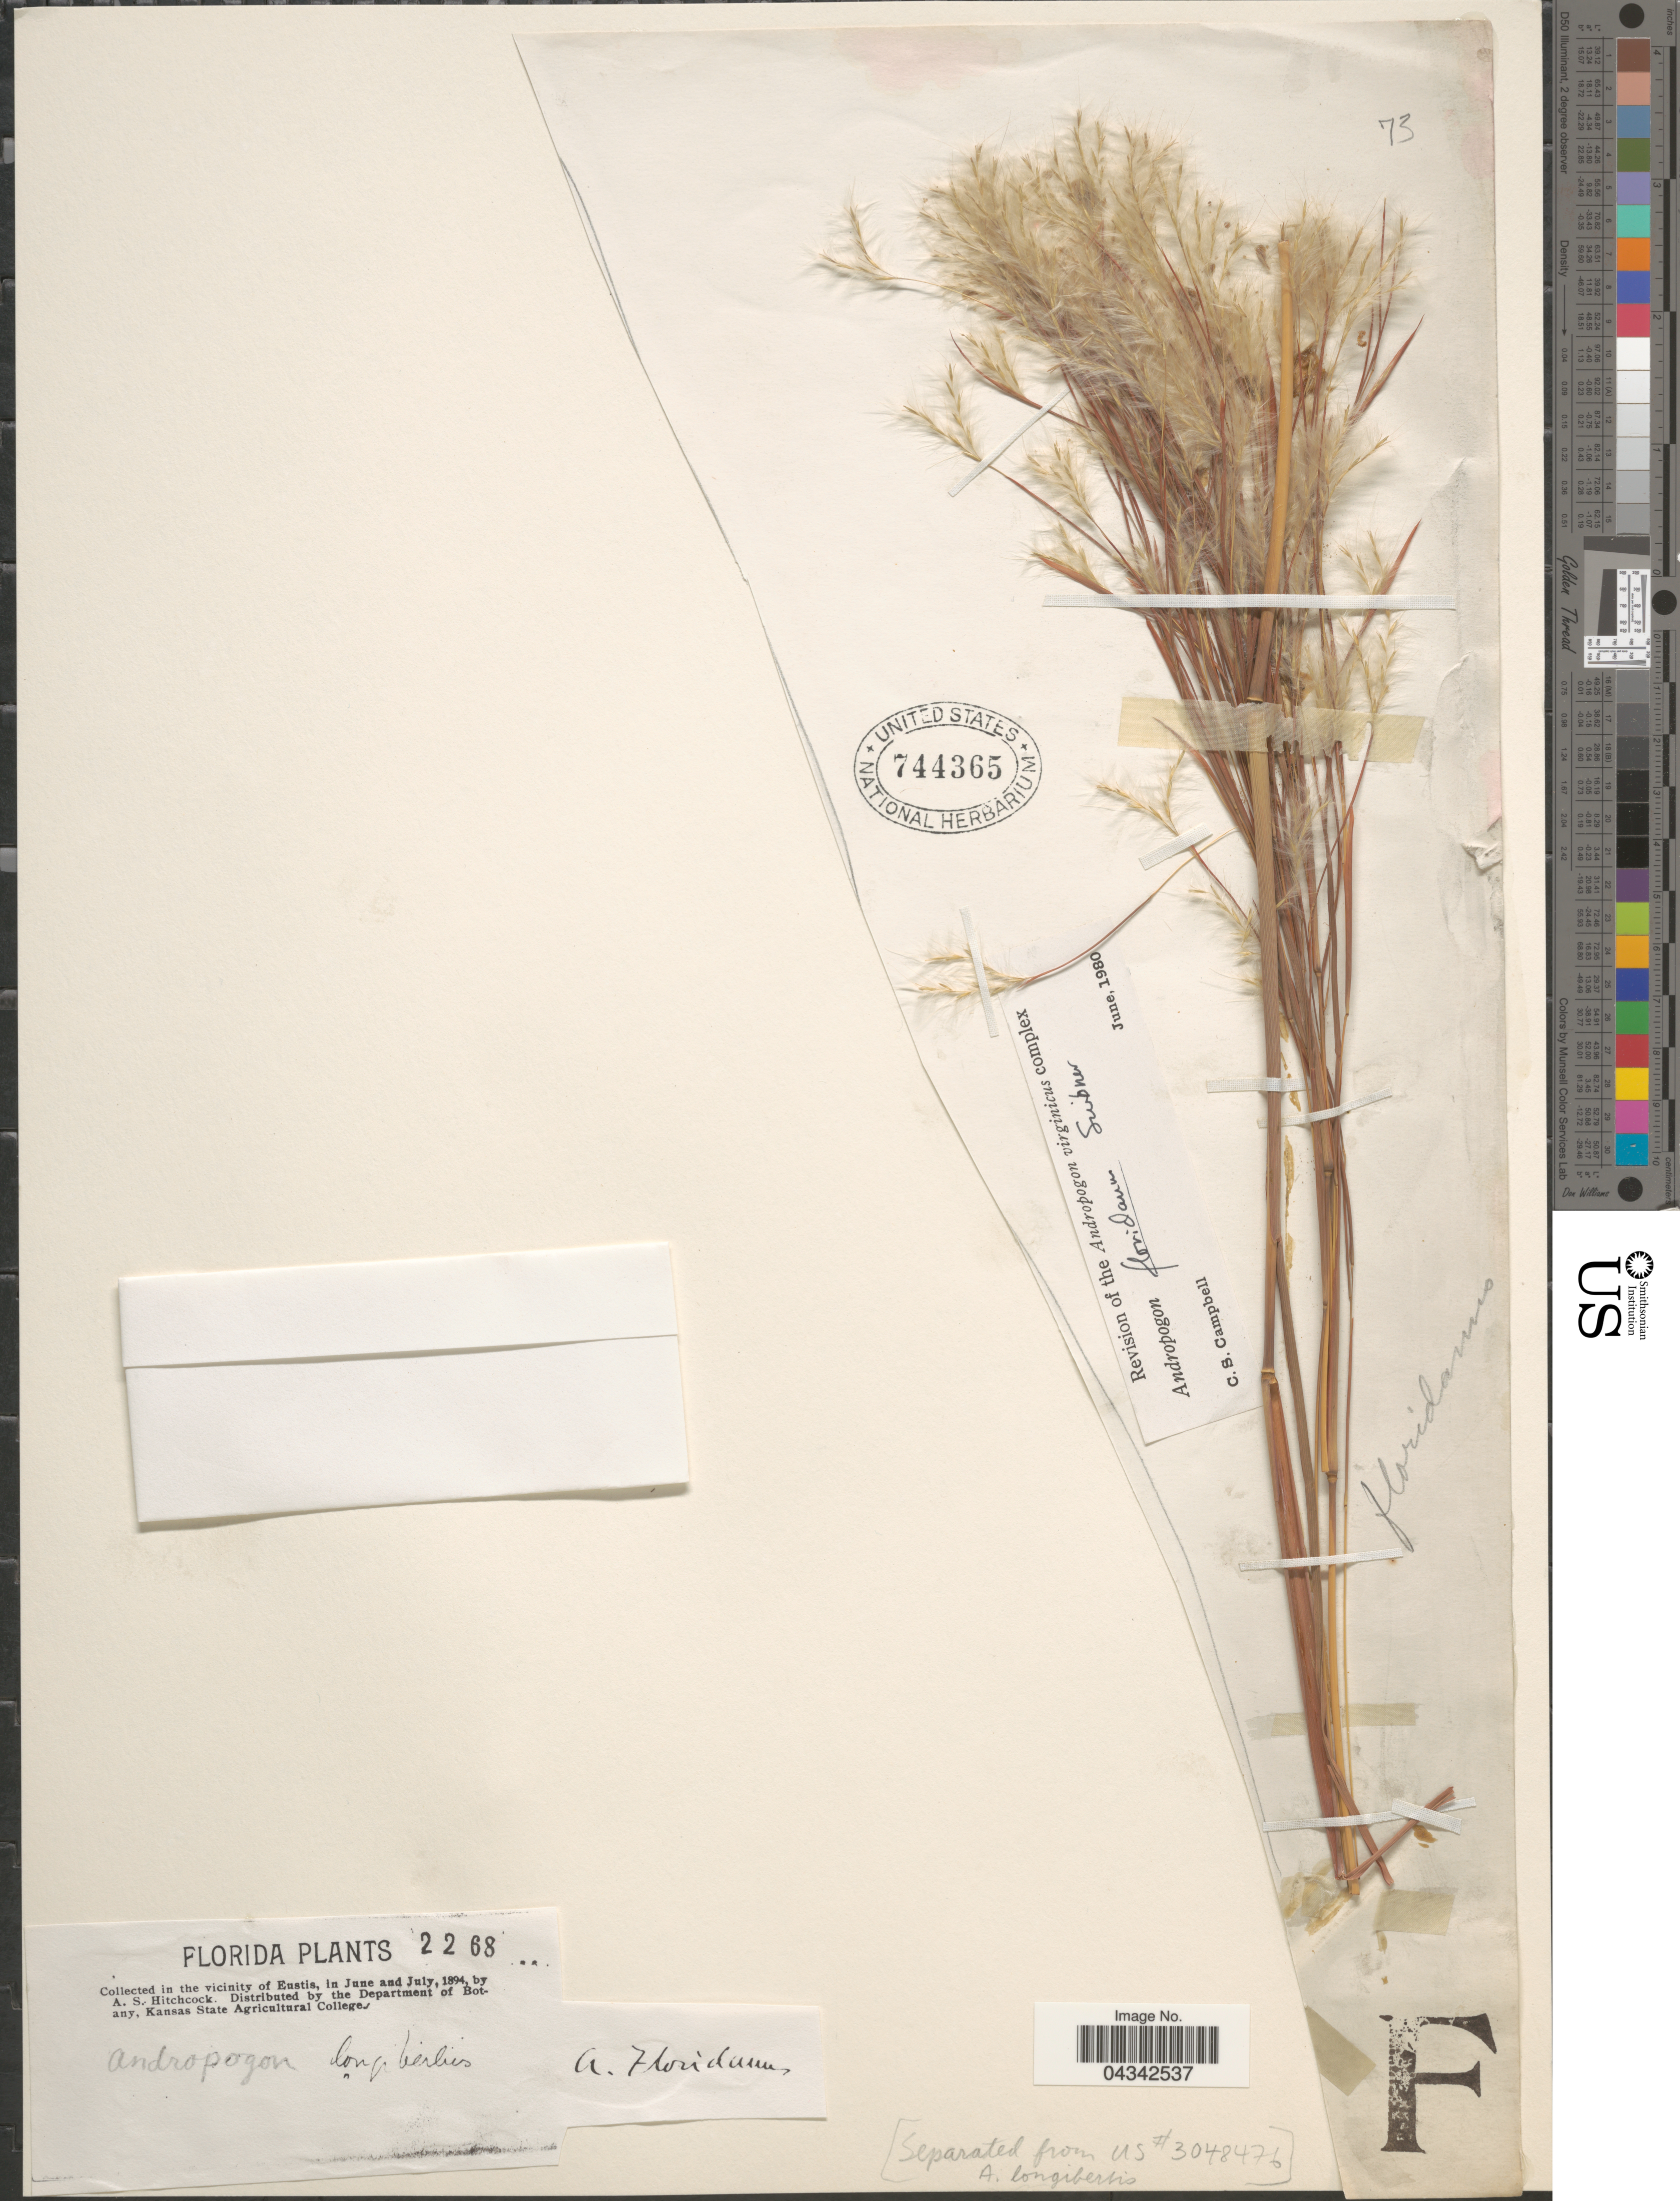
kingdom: Plantae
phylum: Tracheophyta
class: Liliopsida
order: Poales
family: Poaceae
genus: Andropogon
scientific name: Andropogon floridanus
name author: Scribn.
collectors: A. S. Hitchcock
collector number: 2268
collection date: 1894-06/1894-07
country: United States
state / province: Florida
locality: In the vicinity of Eustis.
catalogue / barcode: US 744365